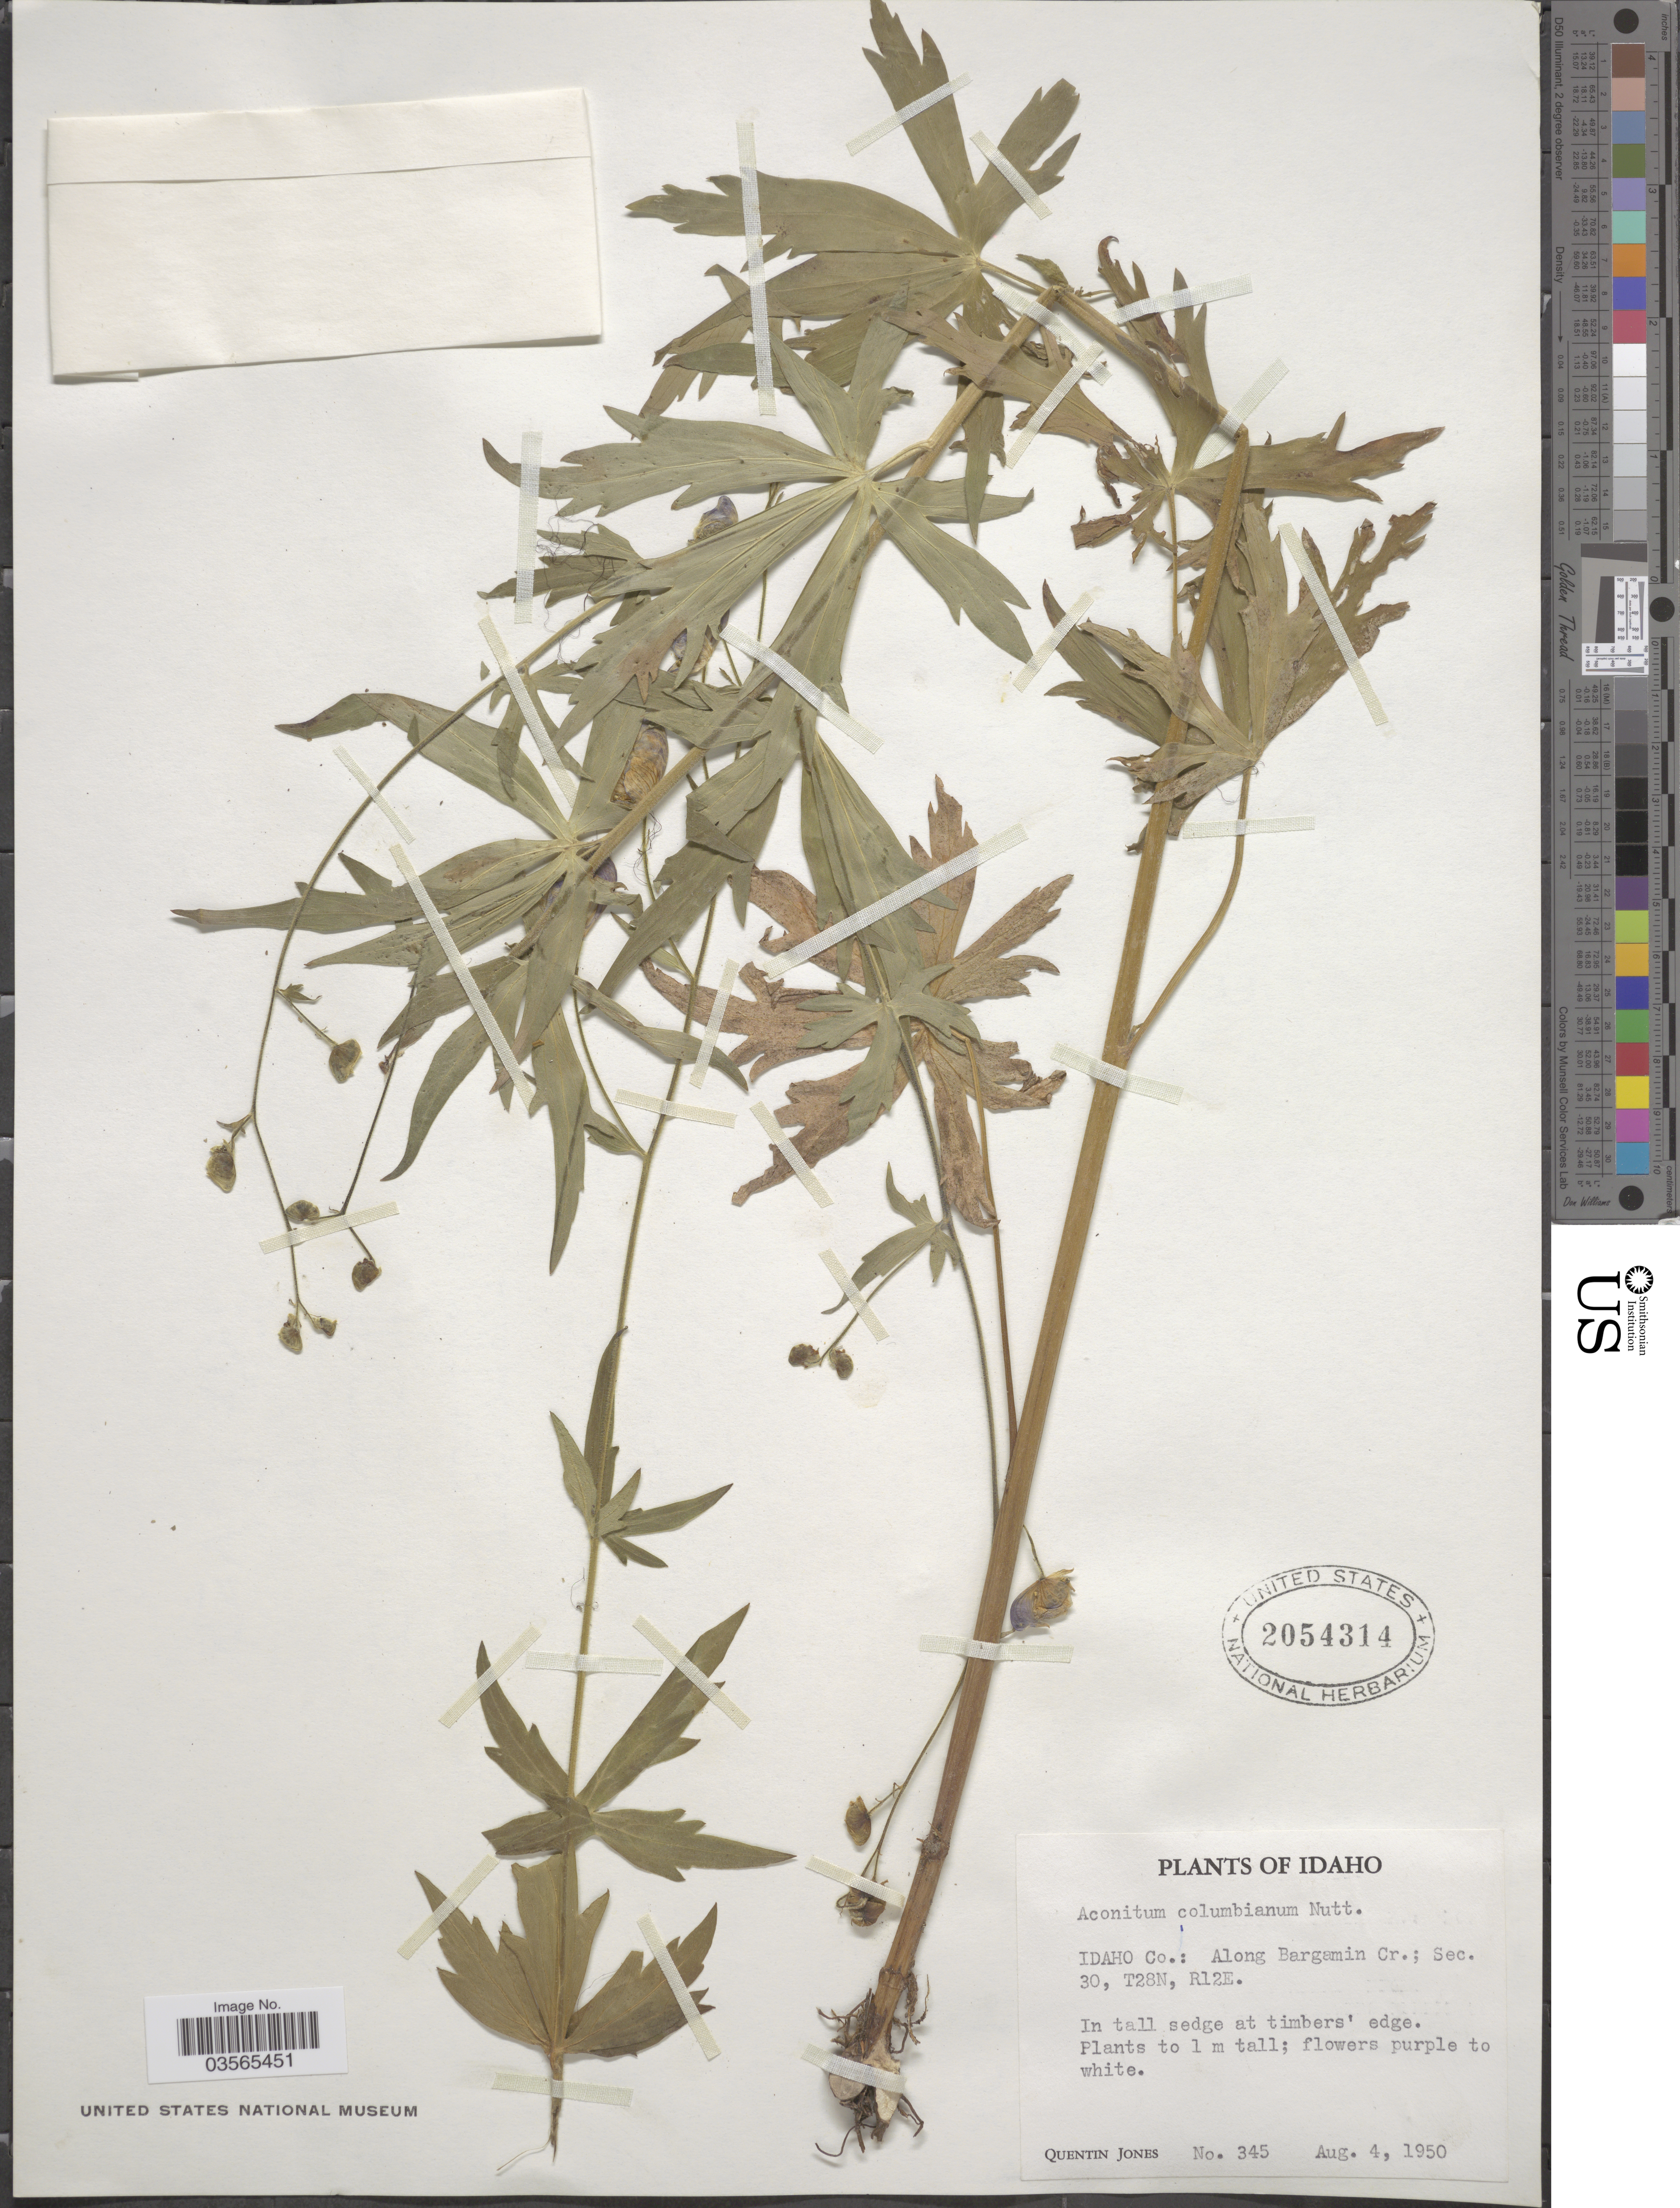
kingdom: Plantae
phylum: Tracheophyta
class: Magnoliopsida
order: Ranunculales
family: Ranunculaceae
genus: Aconitum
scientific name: Aconitum columbianum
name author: Nutt.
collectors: Q. Jones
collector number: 345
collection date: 1950-08-04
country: United States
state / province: Idaho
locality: Idaho Co.: Along Bargamin Cr.; Sec. 30, T28N, R12E.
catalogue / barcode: US 2054314